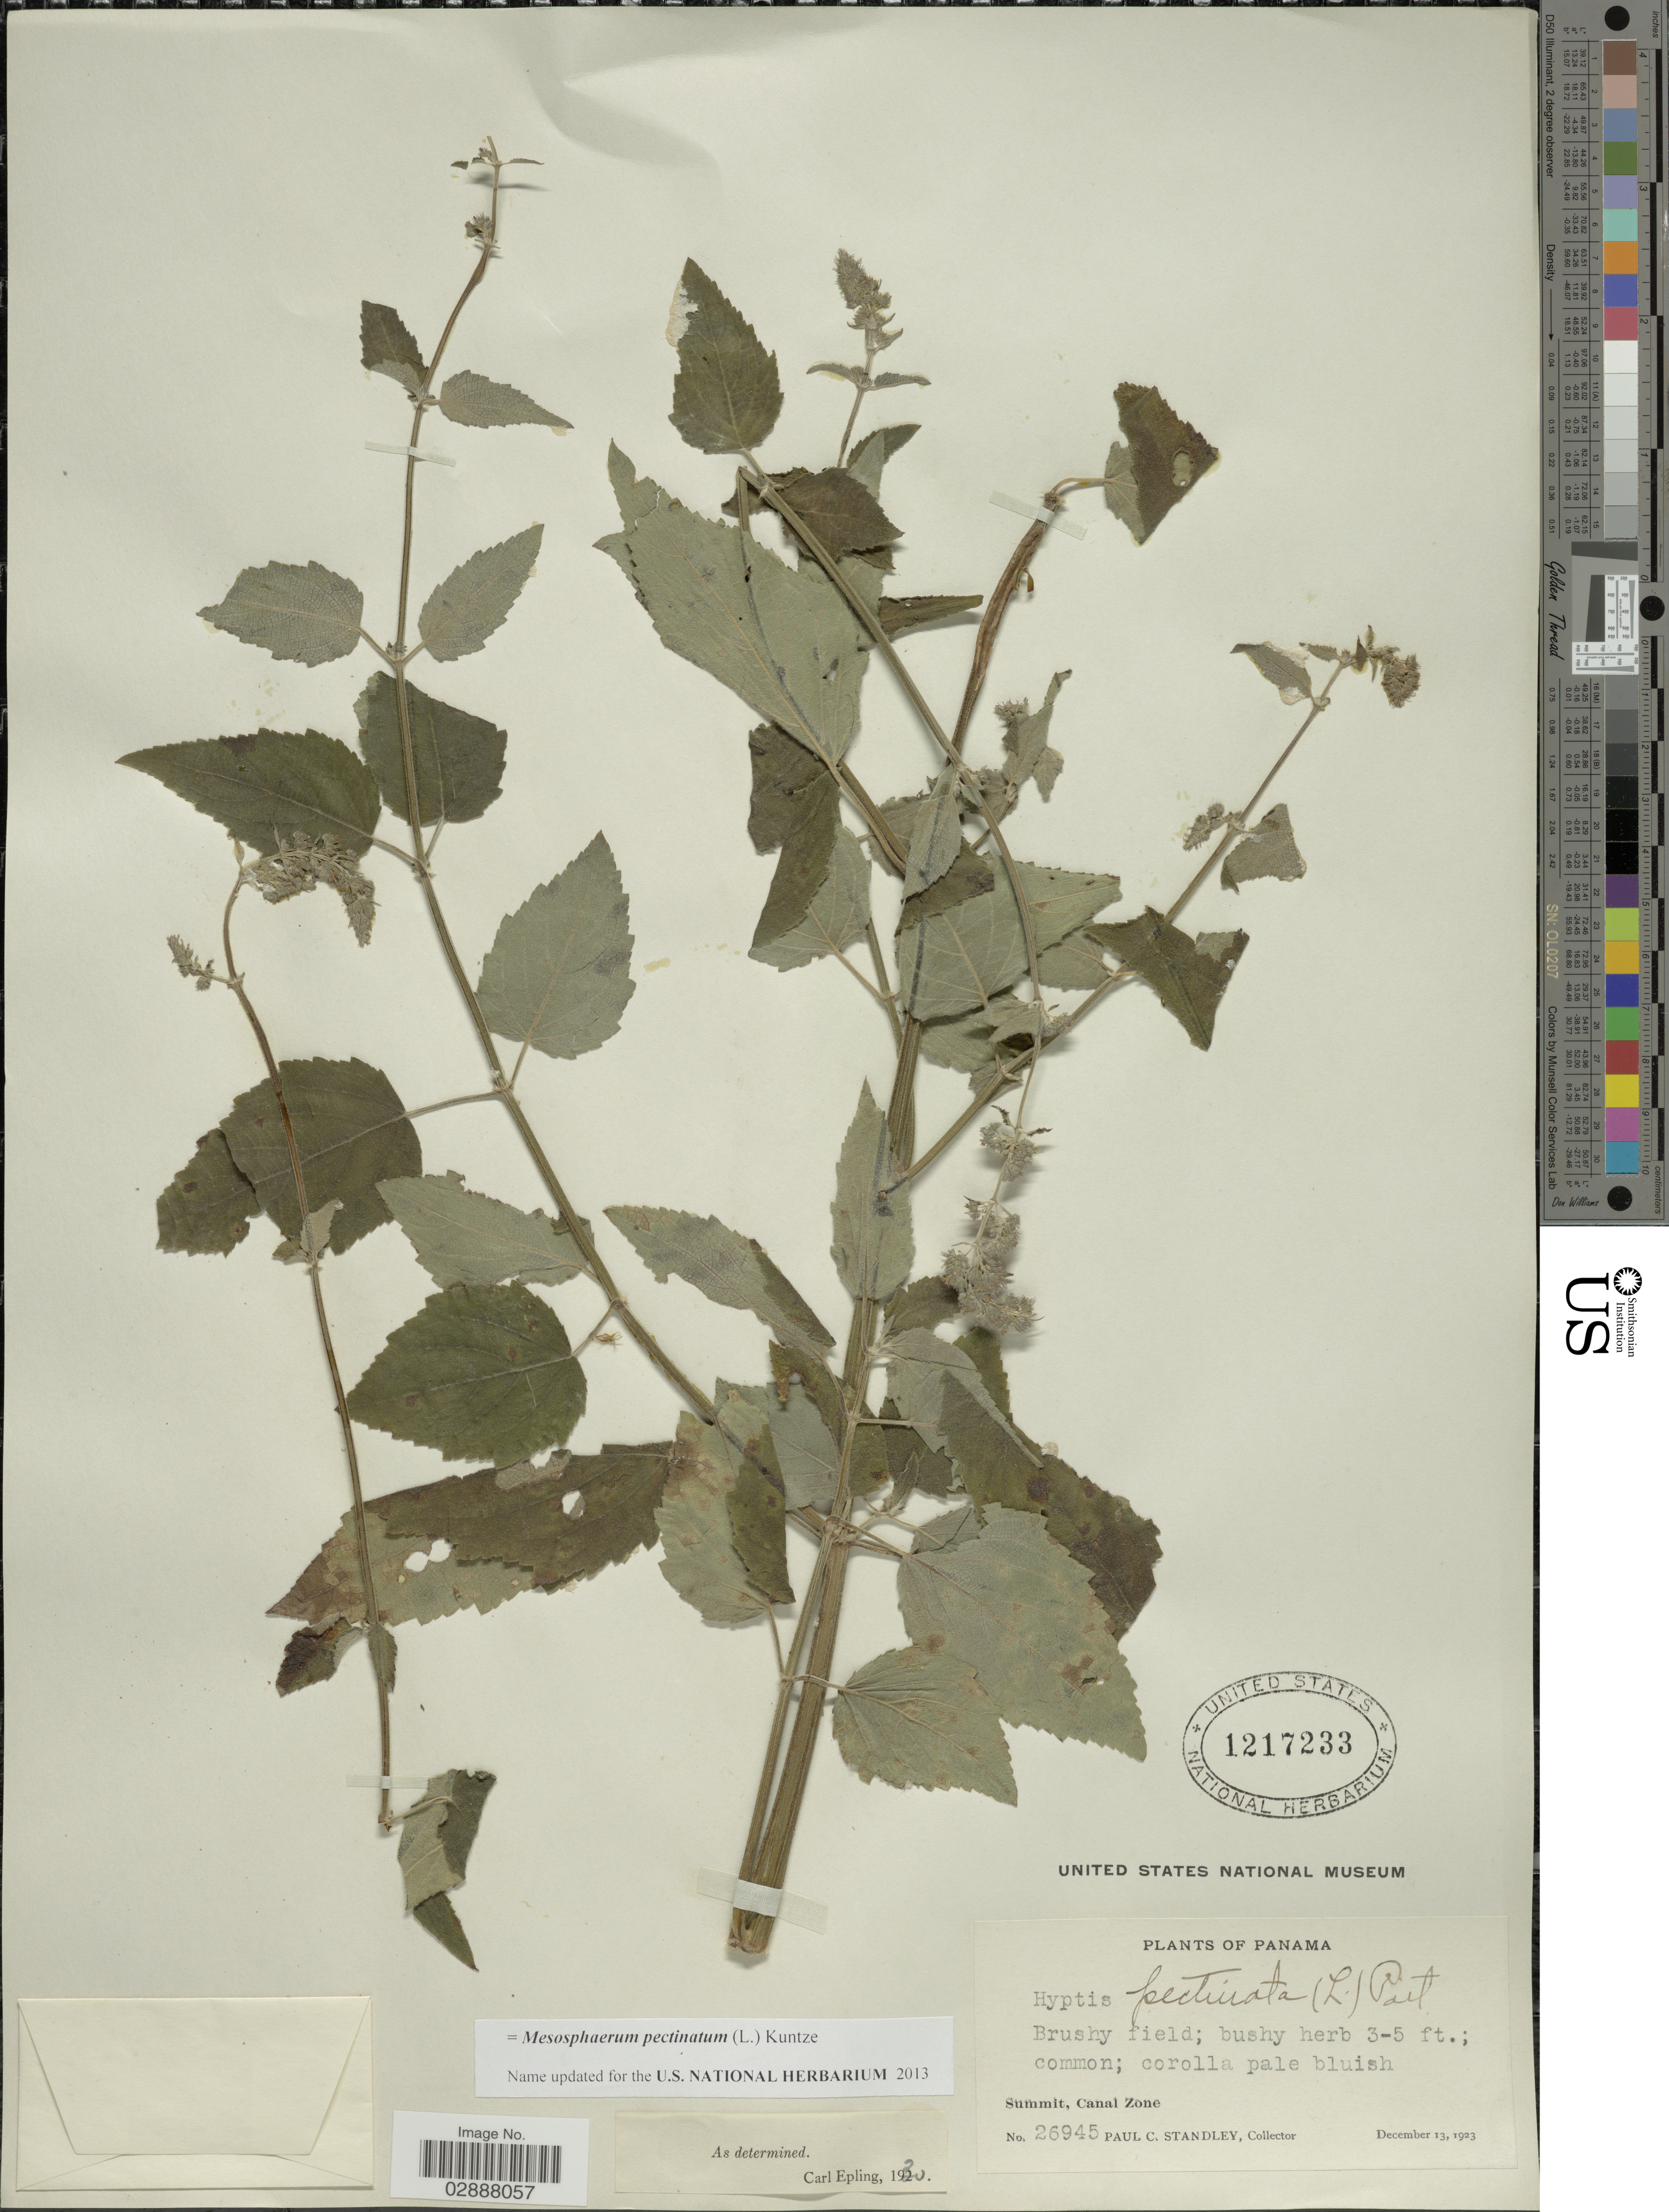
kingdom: Plantae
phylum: Tracheophyta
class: Magnoliopsida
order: Lamiales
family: Lamiaceae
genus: Mesosphaerum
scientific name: Mesosphaerum pectinatum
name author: (L.) Kuntze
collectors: P. C. Standley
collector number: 26945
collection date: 1923-12-13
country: Panama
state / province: Colón / Panamá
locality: Summit, Canal Zone.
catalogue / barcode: US 1217233